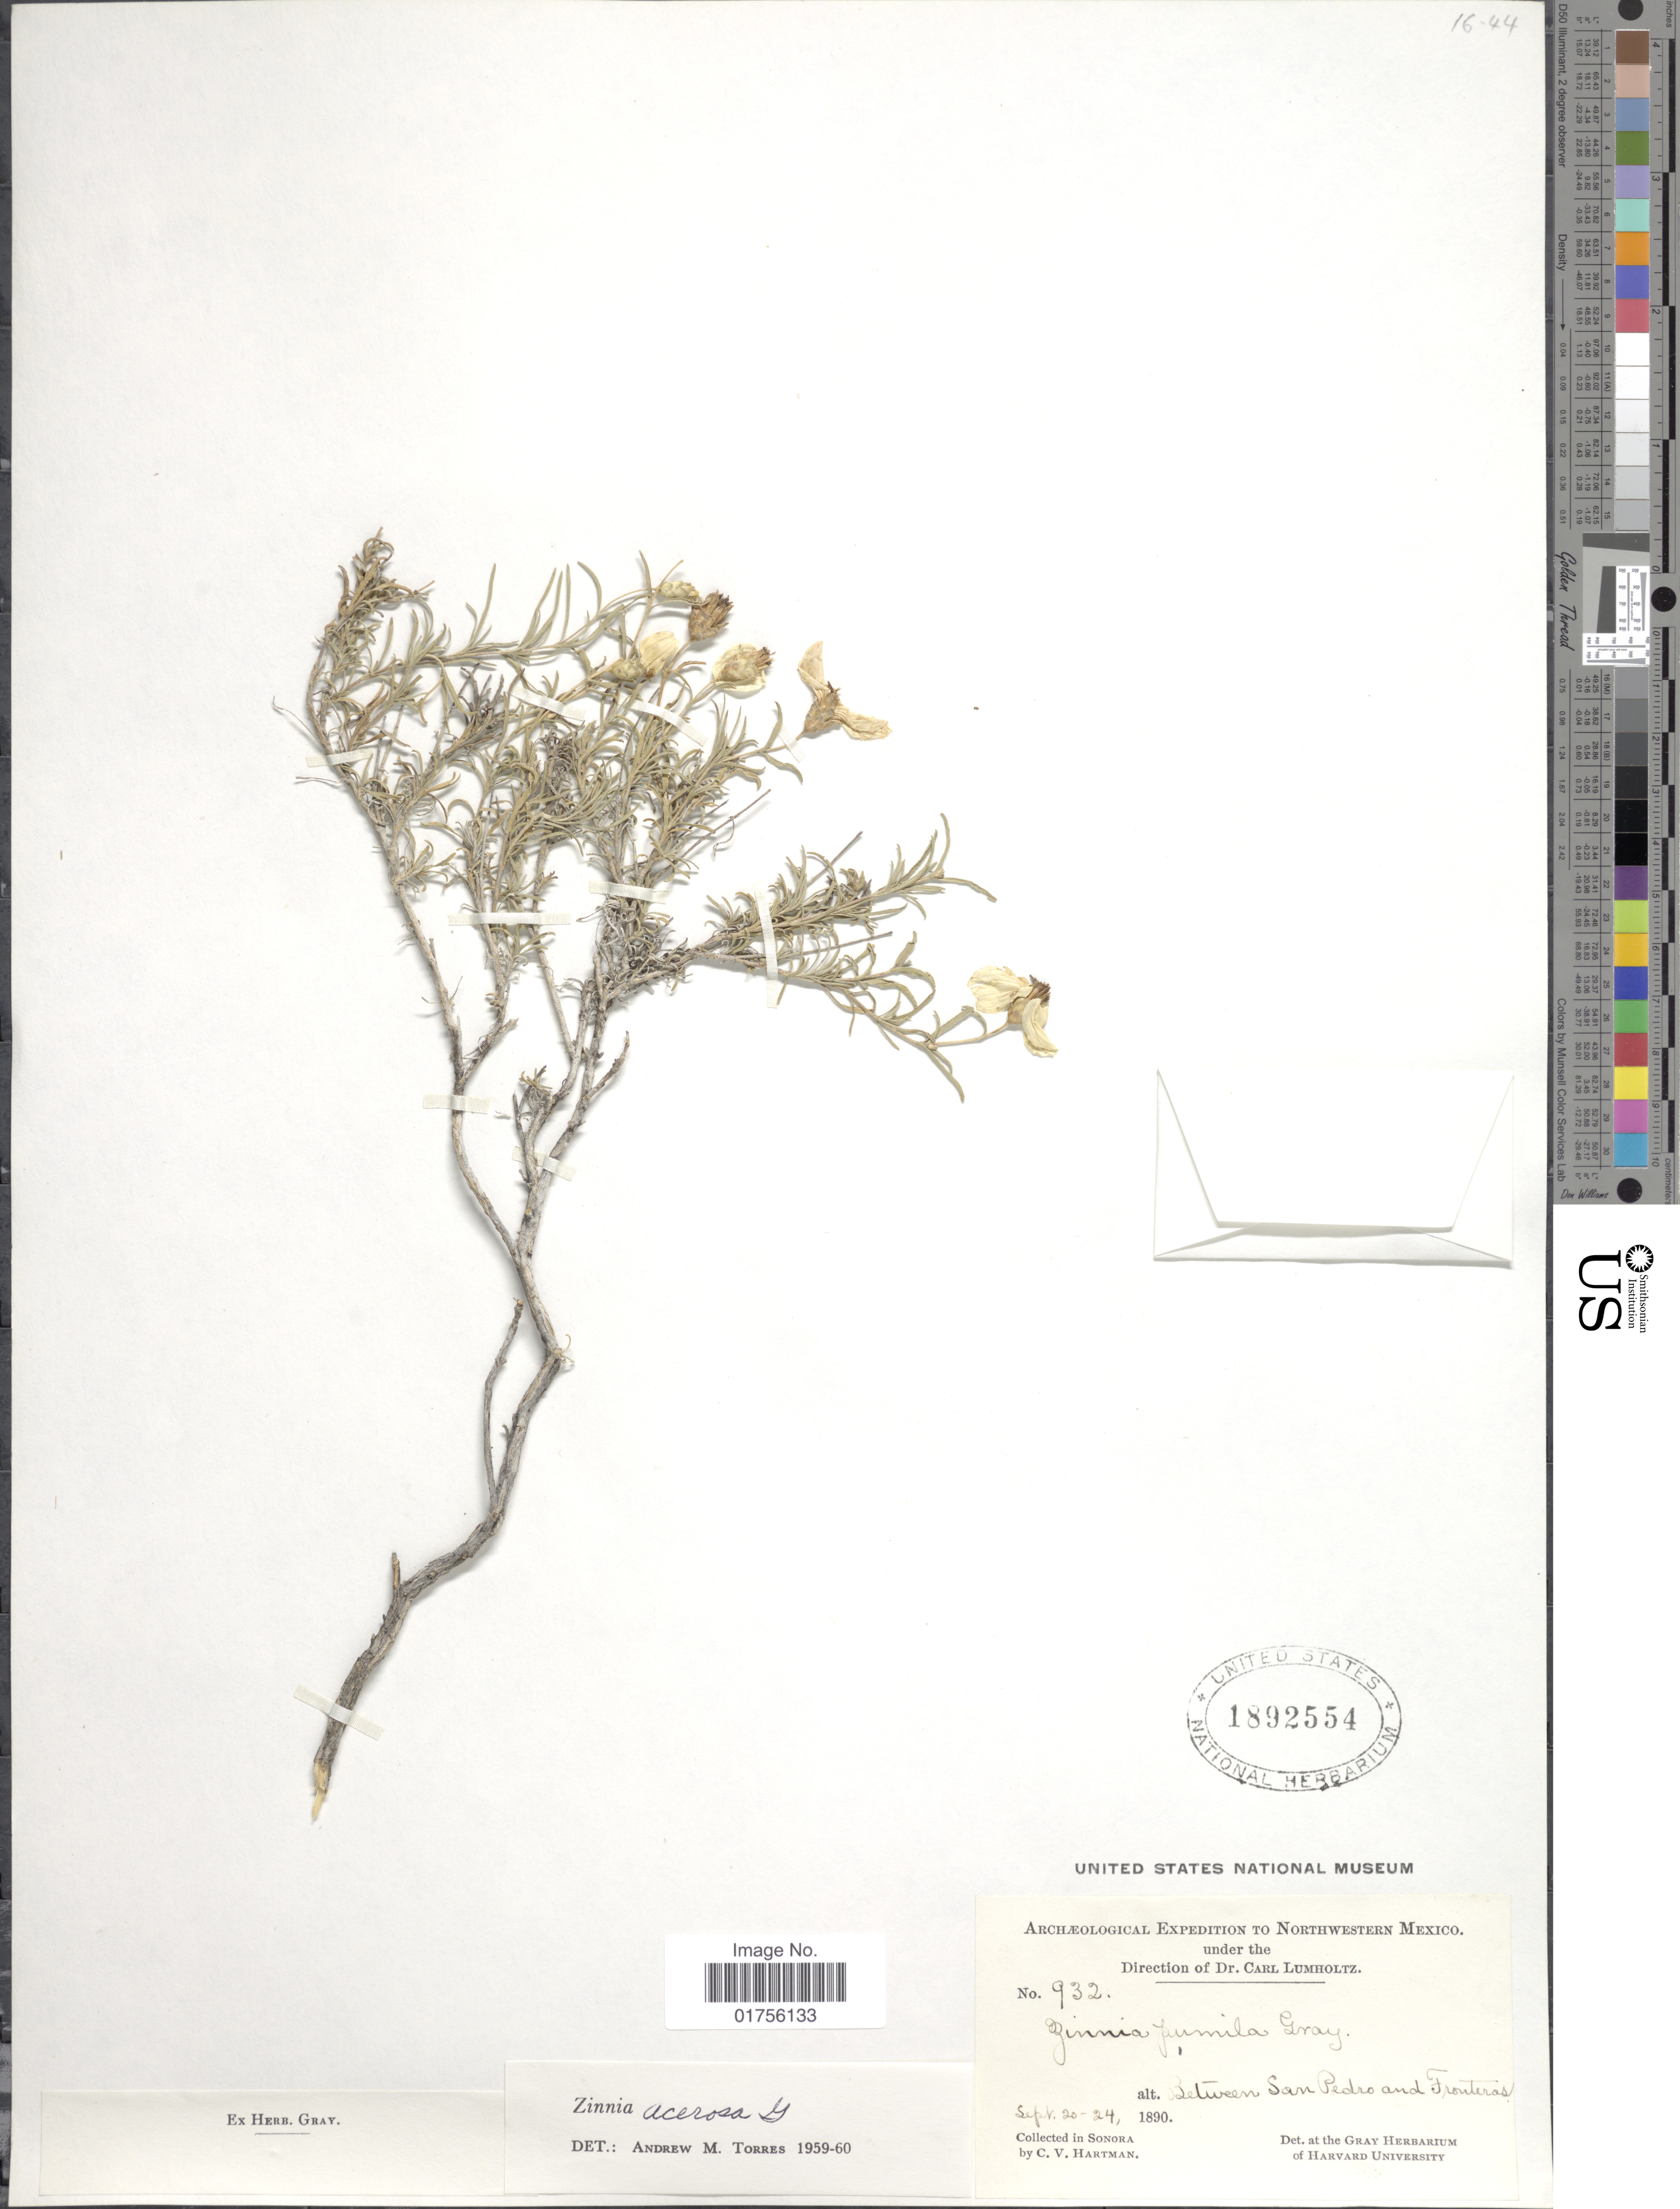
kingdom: Plantae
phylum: Tracheophyta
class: Magnoliopsida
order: Asterales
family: Asteraceae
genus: Zinnia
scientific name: Zinnia acerosa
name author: (DC.) A. Gray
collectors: C. V. Hartman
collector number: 932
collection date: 1890-09-20/1890-09-24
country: Mexico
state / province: Sonora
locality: Between San Pedro and Fronteras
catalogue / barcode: US 1892554